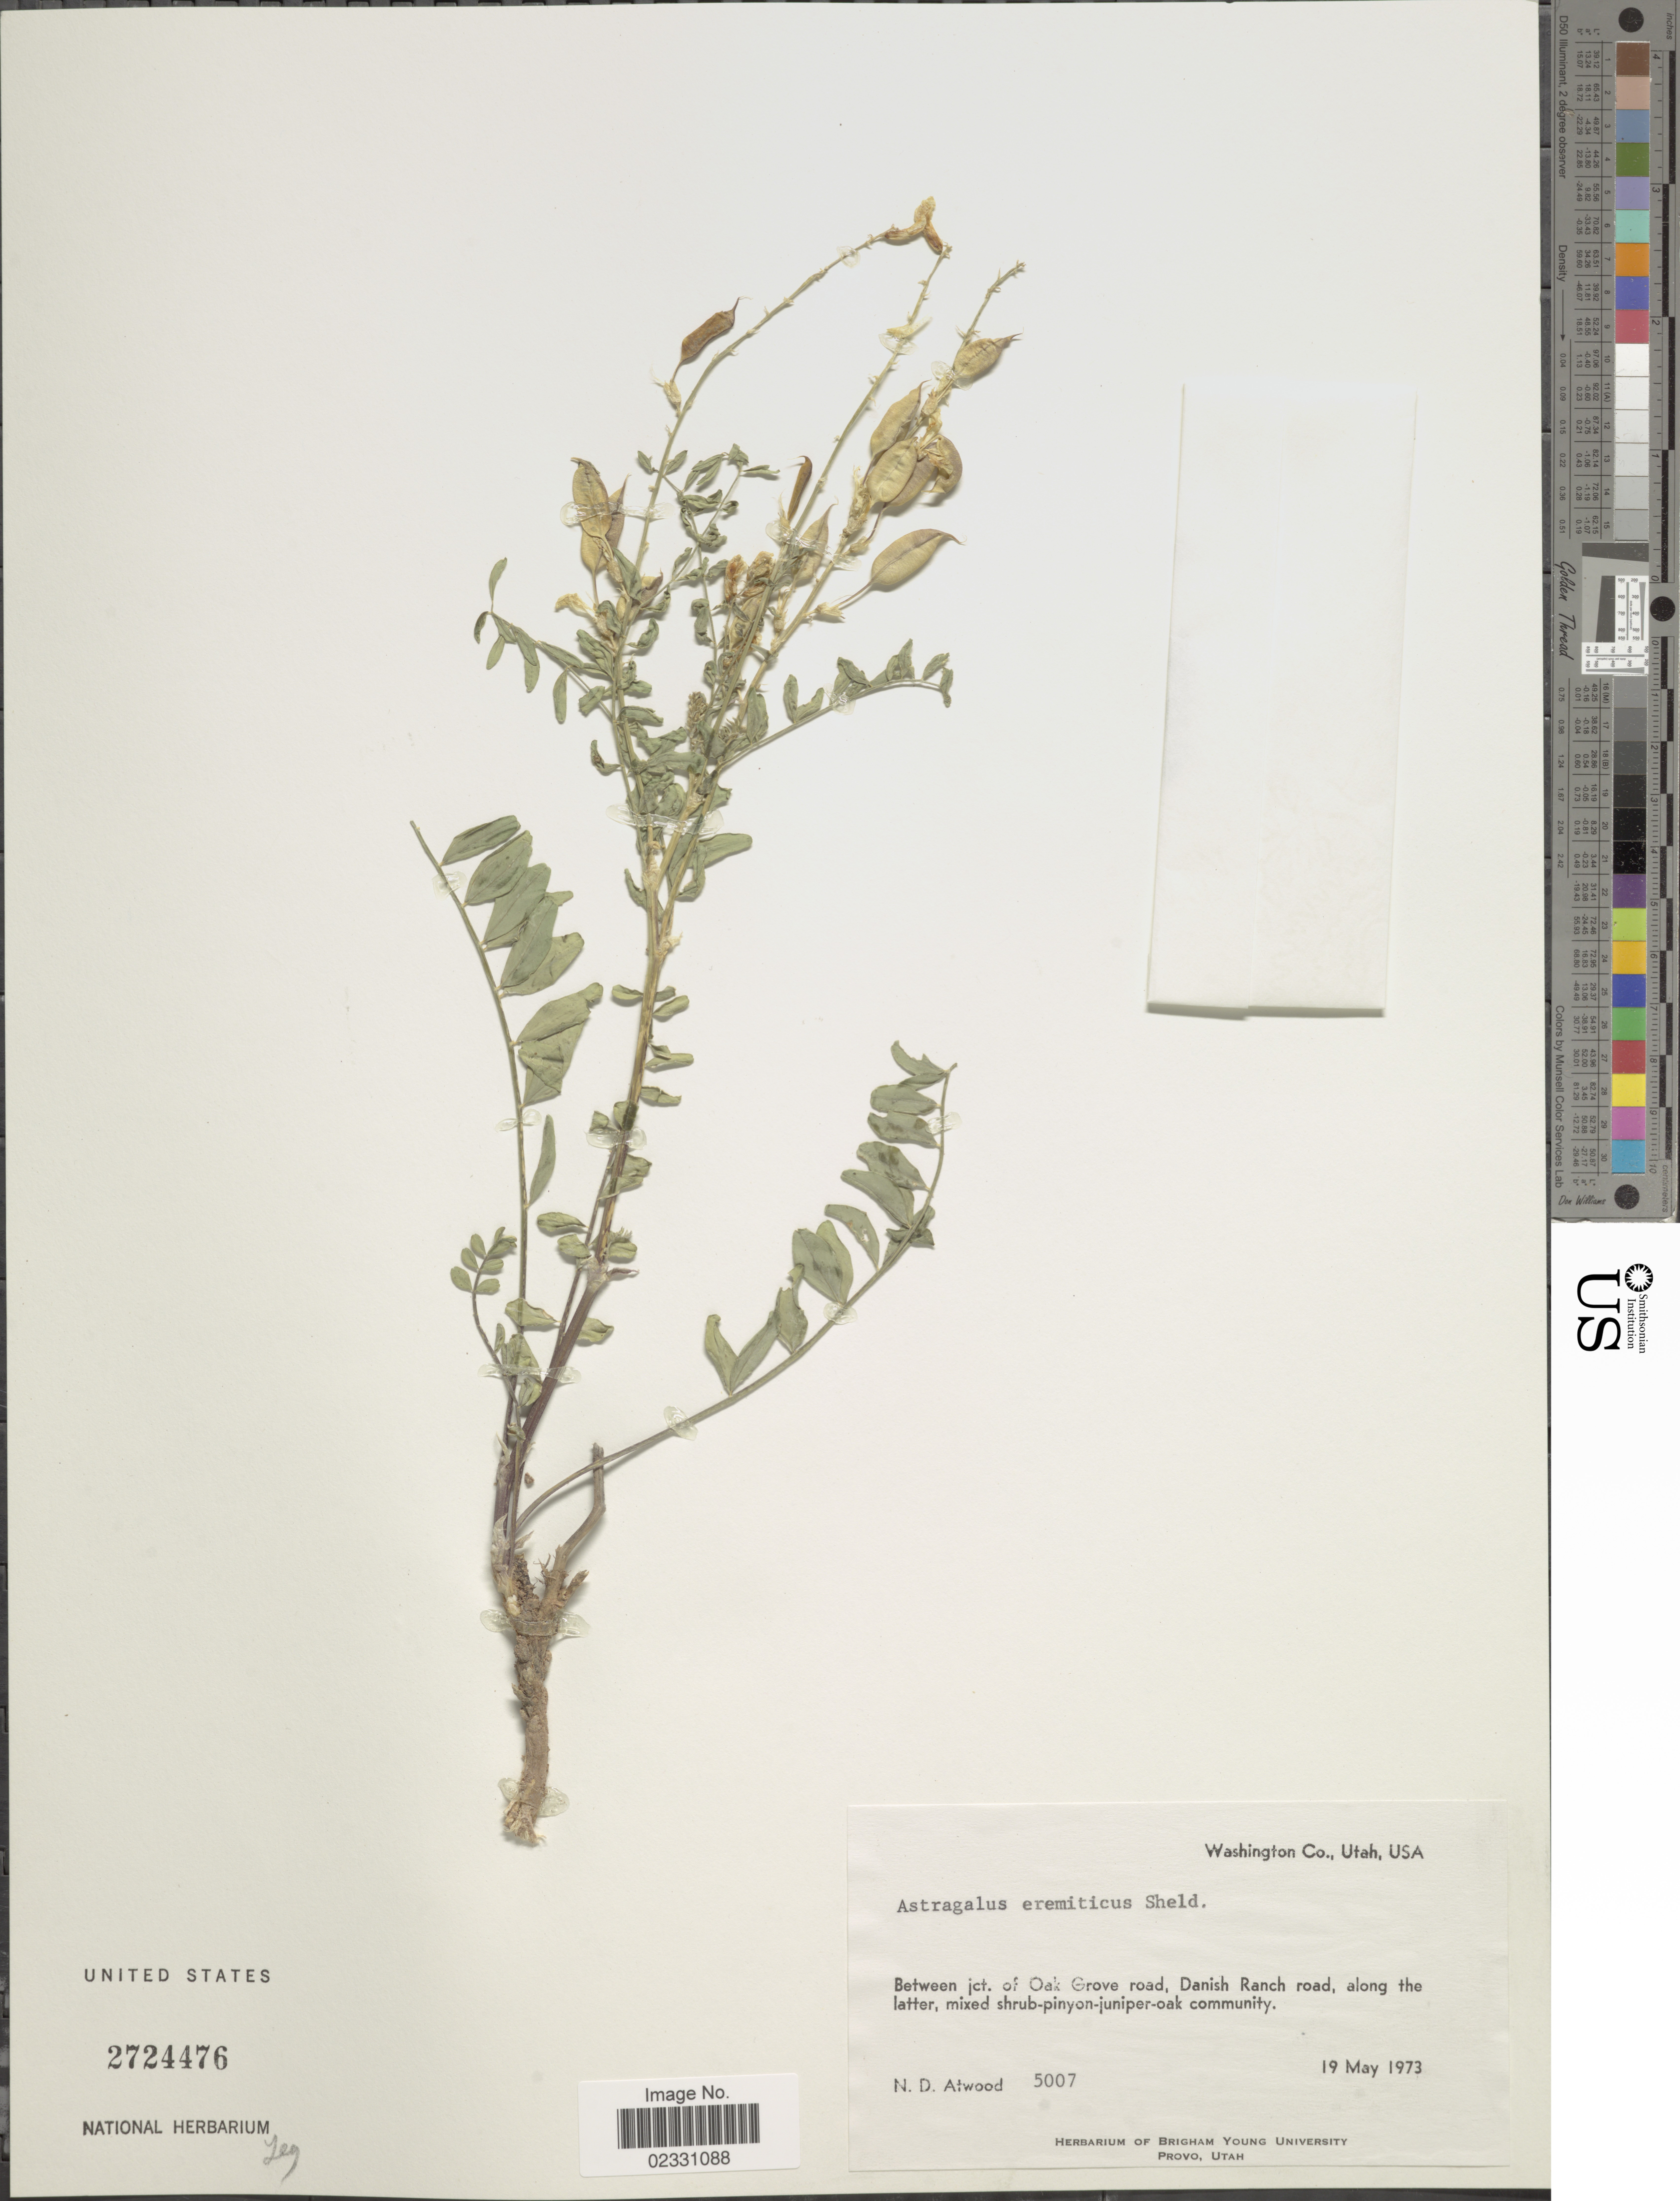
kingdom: Plantae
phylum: Tracheophyta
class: Magnoliopsida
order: Fabales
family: Fabaceae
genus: Astragalus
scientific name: Astragalus eremiticus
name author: E. Sheld.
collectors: N. Atwood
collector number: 5007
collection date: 1973-05-19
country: United States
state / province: Utah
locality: Washington Co. Between jct. of Oak Grove road, Danish Ranch road, along the latter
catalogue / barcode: US 2724476